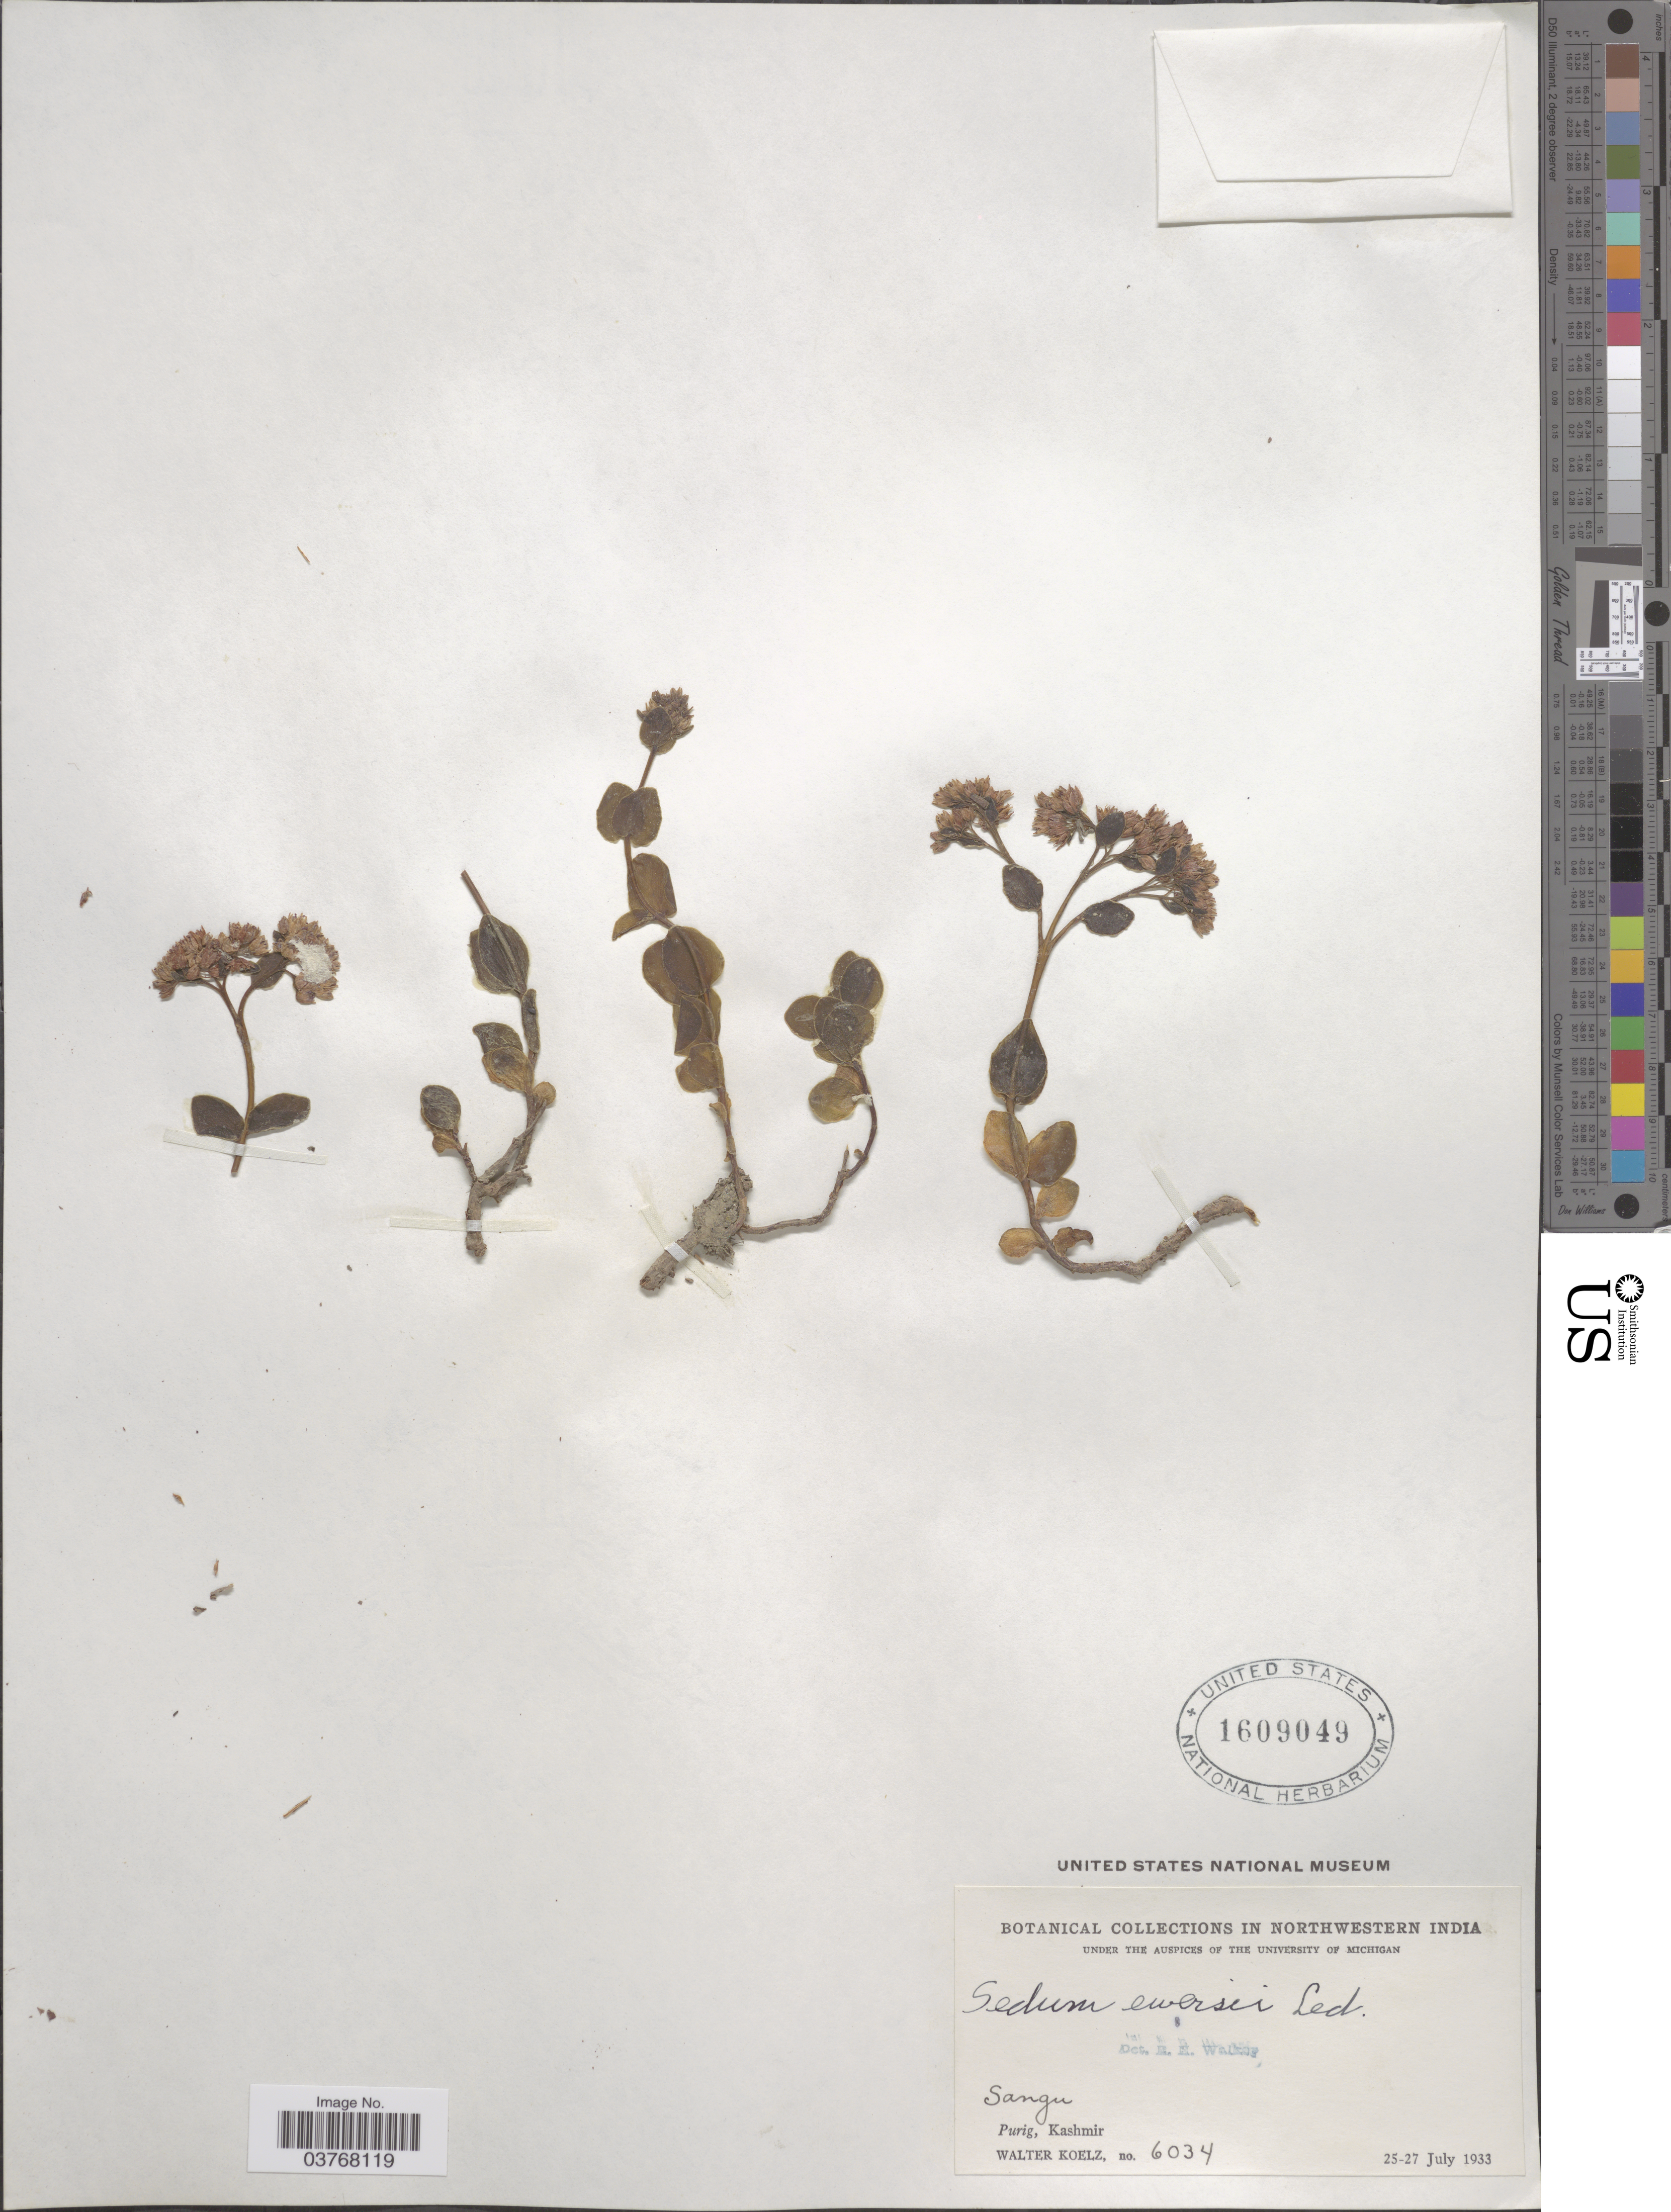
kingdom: Plantae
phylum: Tracheophyta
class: Magnoliopsida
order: Saxifragales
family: Crassulaceae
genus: Hylotelephium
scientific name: Hylotelephium ewersii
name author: (Ledeb.) H. Ohba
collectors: W. N. Koelz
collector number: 6034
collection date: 1933-07-25/1933-07-27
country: India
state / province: Jammu and Kashmir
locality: Northwestern India. Sangu, Purig, Kashmir.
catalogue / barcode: US 1609049